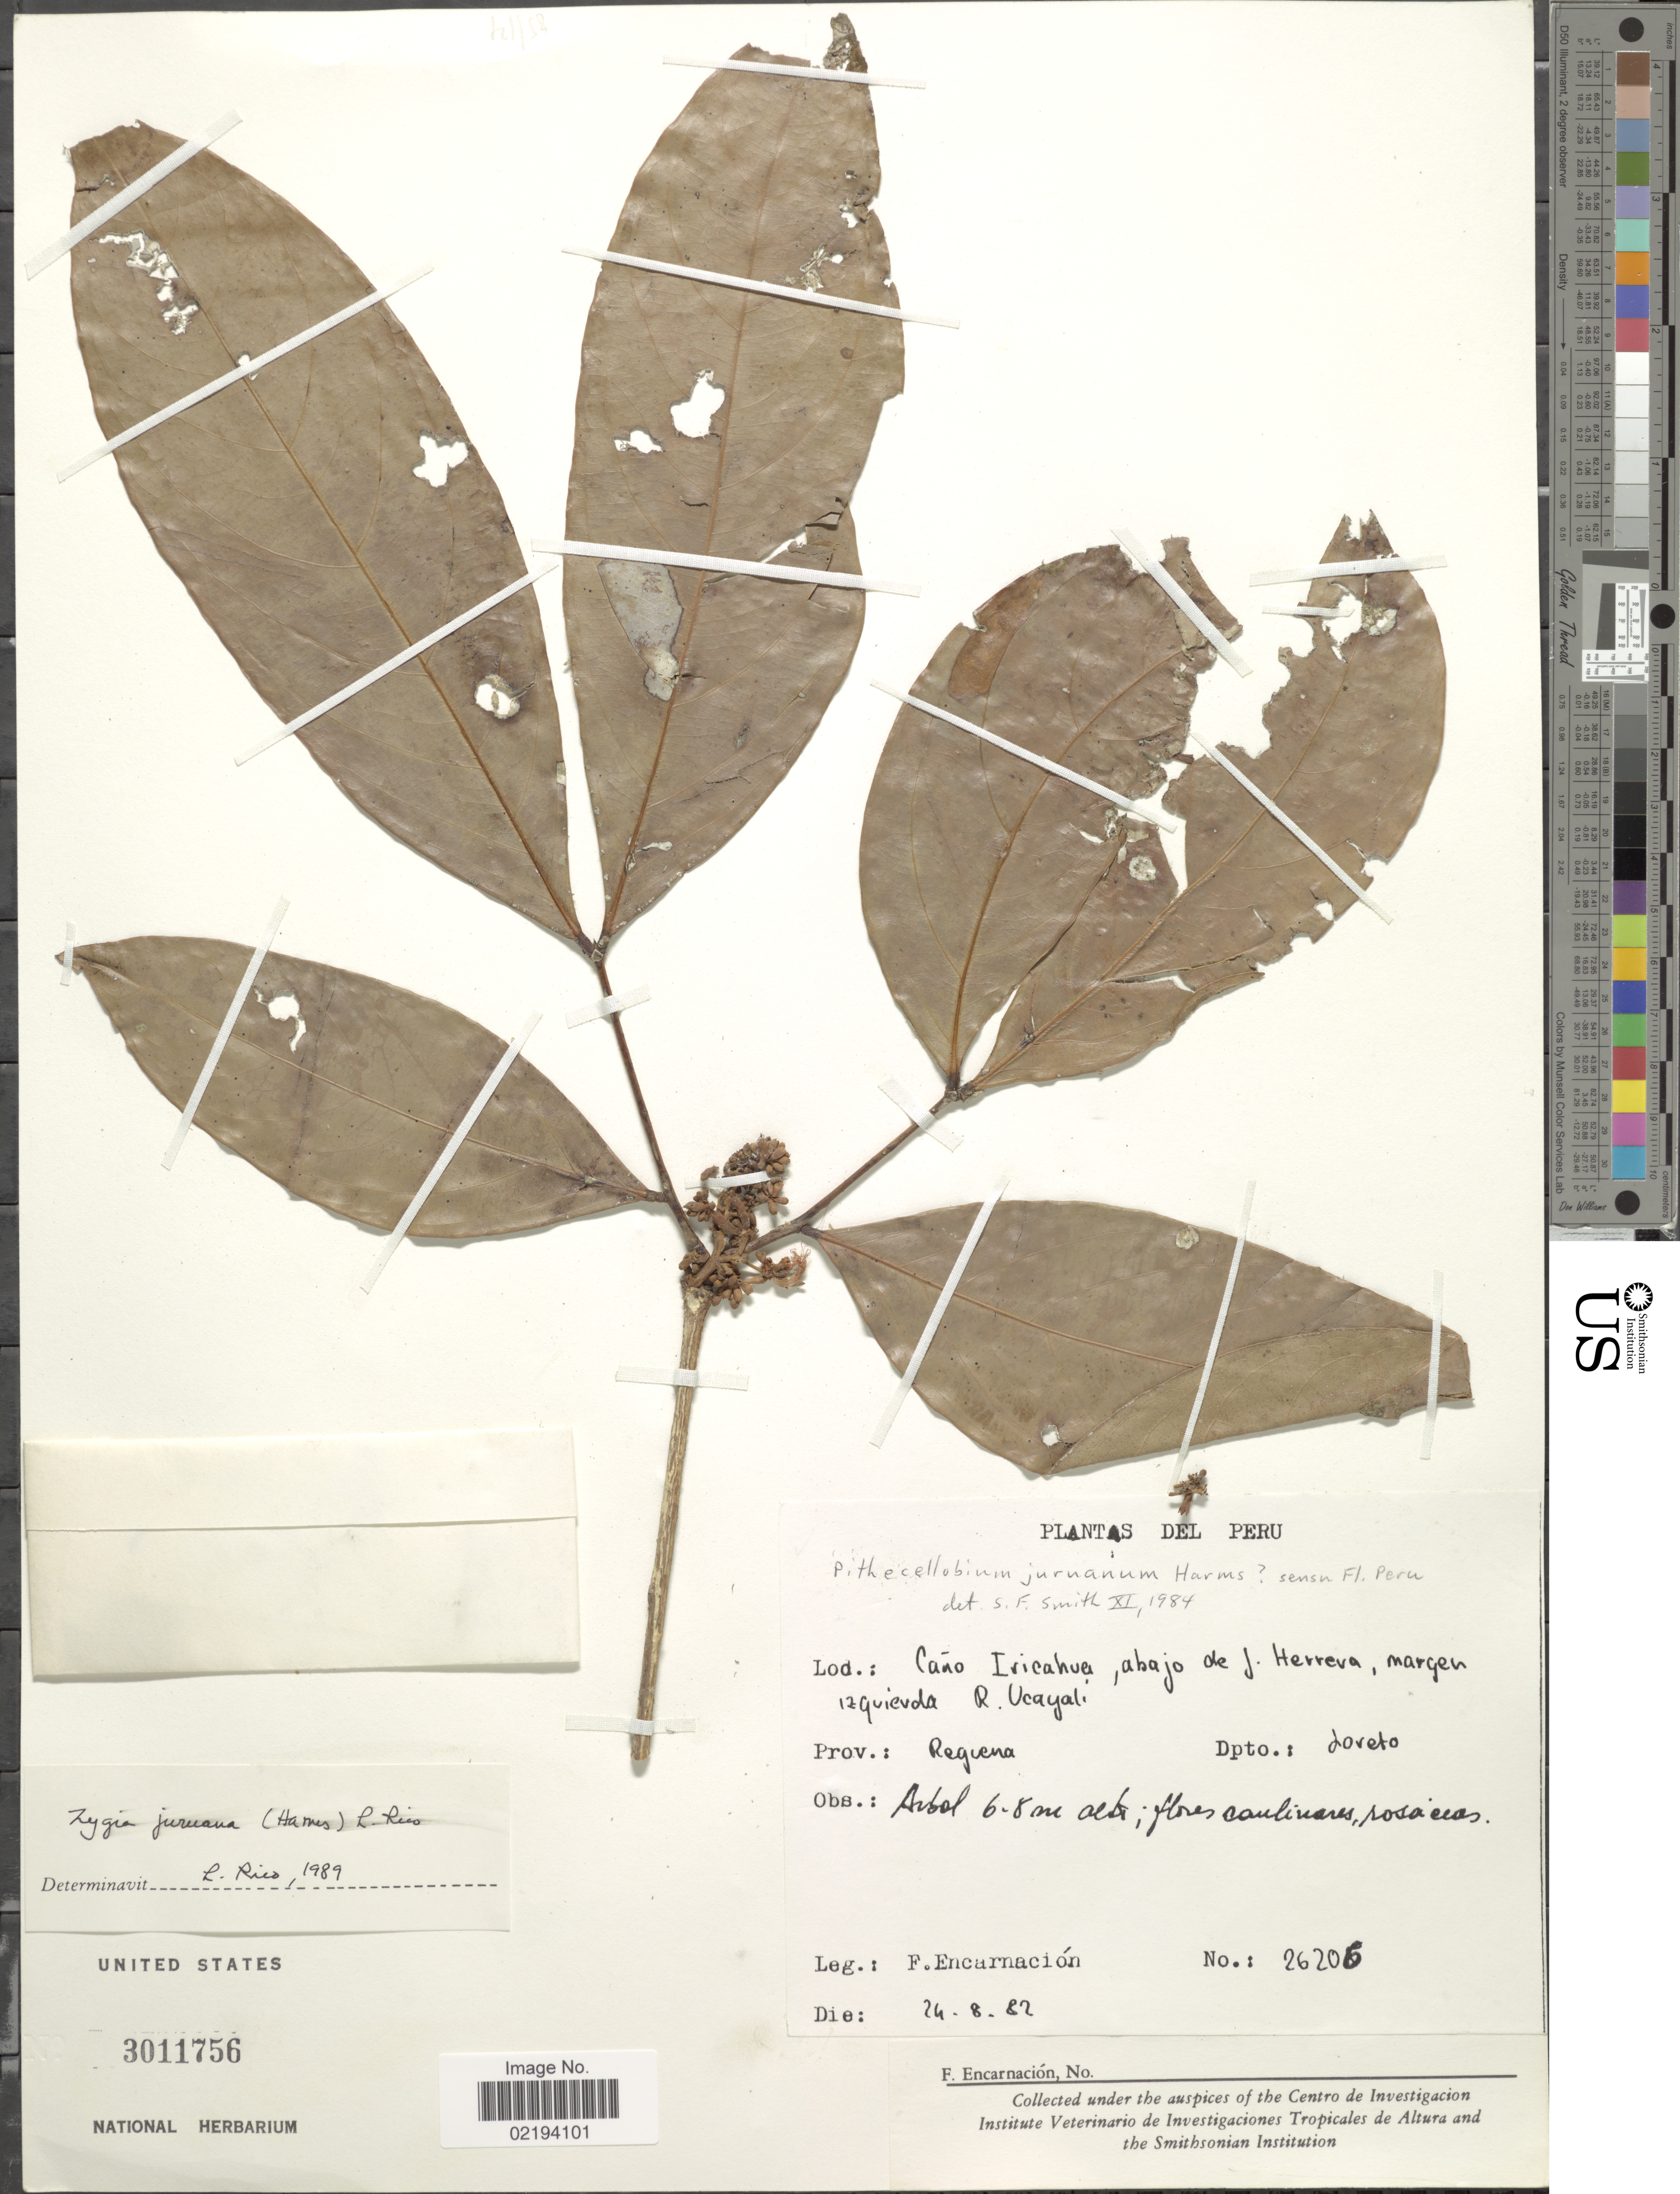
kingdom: Plantae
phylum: Tracheophyta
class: Magnoliopsida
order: Fabales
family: Fabaceae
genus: Zygia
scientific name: Zygia juruana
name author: (Harms) L. Rico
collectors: F. Encarnación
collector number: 26206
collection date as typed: Transcribed d/m/y: 24/8/82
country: Peru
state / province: Loreto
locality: Caúo Iricahua, abajo de J. Herrera, margen izquierda R. Ucayali, Prov. Requena, Dpto Loreto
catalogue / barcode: US 3011756